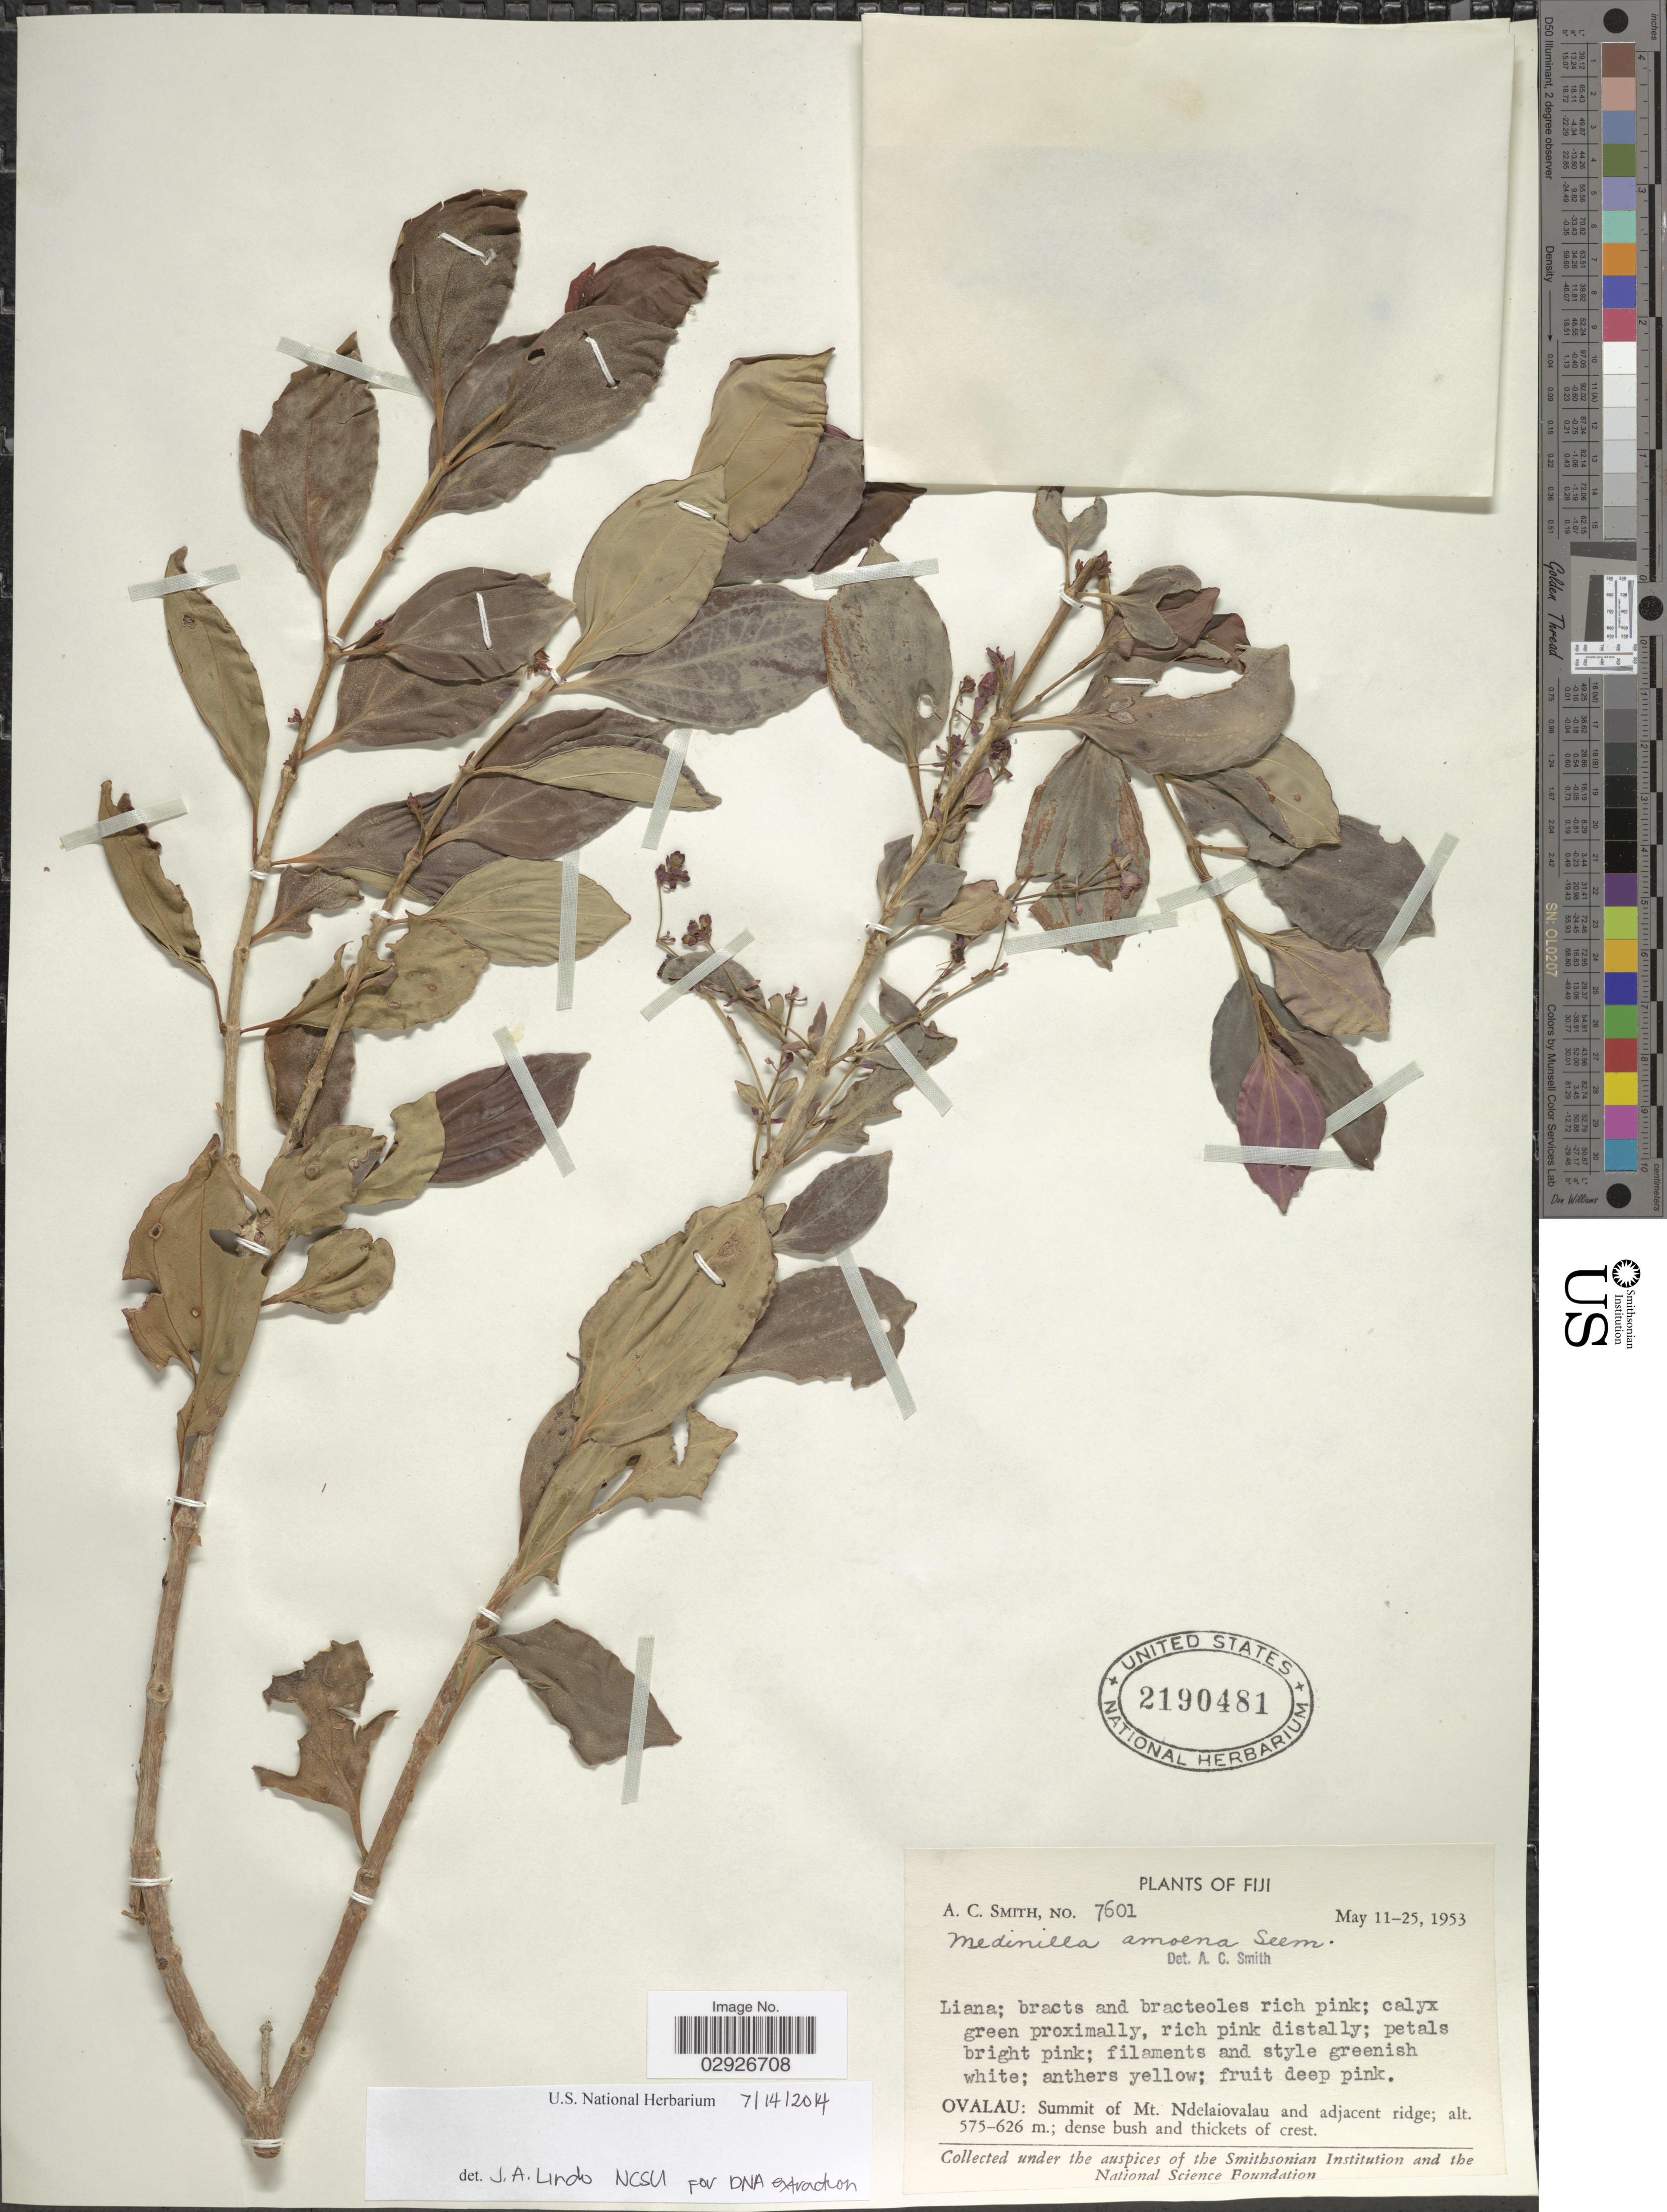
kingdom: Plantae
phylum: Tracheophyta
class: Magnoliopsida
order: Myrtales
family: Melastomataceae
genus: Medinilla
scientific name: Medinilla amoena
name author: Seem.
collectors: A. C. Smith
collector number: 7601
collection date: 1953-05-11/1953-05-25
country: Fiji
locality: Ovalau: Summit of Mt. Ndelaiovalau and adjacent ridge.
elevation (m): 575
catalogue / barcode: US 2190481